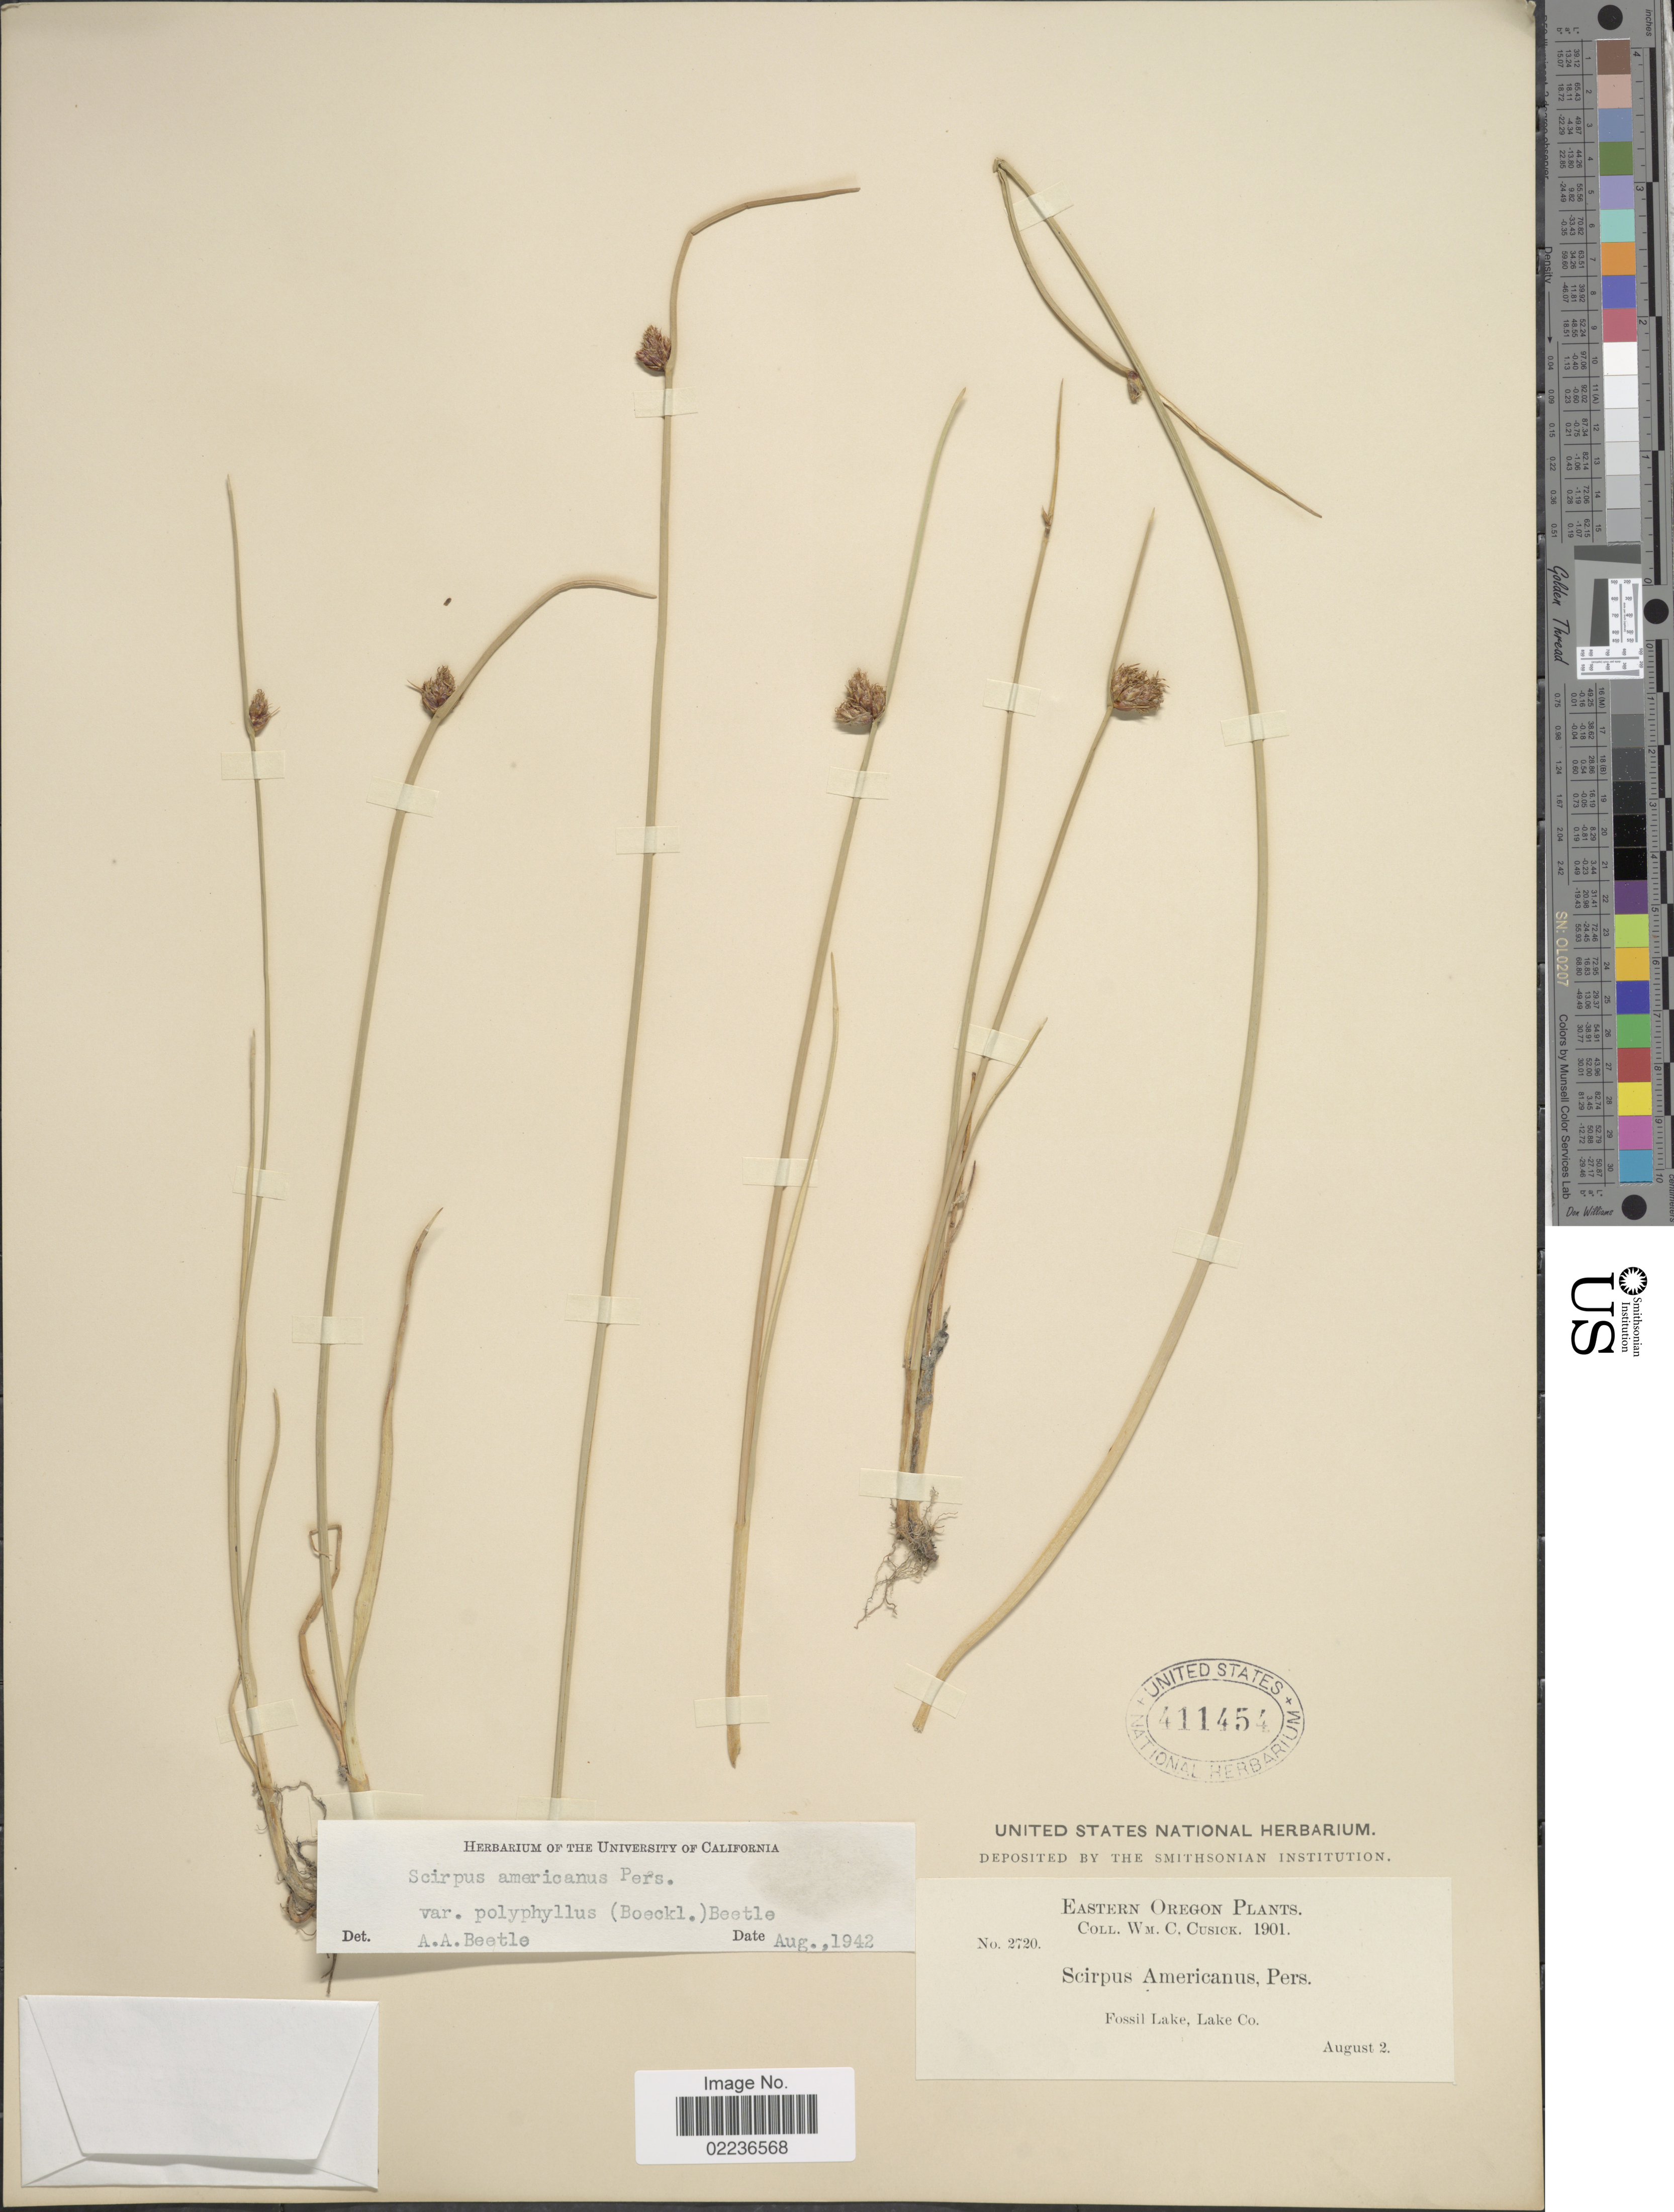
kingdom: Plantae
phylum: Tracheophyta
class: Liliopsida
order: Poales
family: Cyperaceae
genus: Schoenoplectus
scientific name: Schoenoplectus pungens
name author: (Vahl) Palla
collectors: W. C. Cusick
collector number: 2720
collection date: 1901-08-02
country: United States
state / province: Oregon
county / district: Lake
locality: Eastern Oregon, Fossil Lake, Lake Co.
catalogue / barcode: US 411454